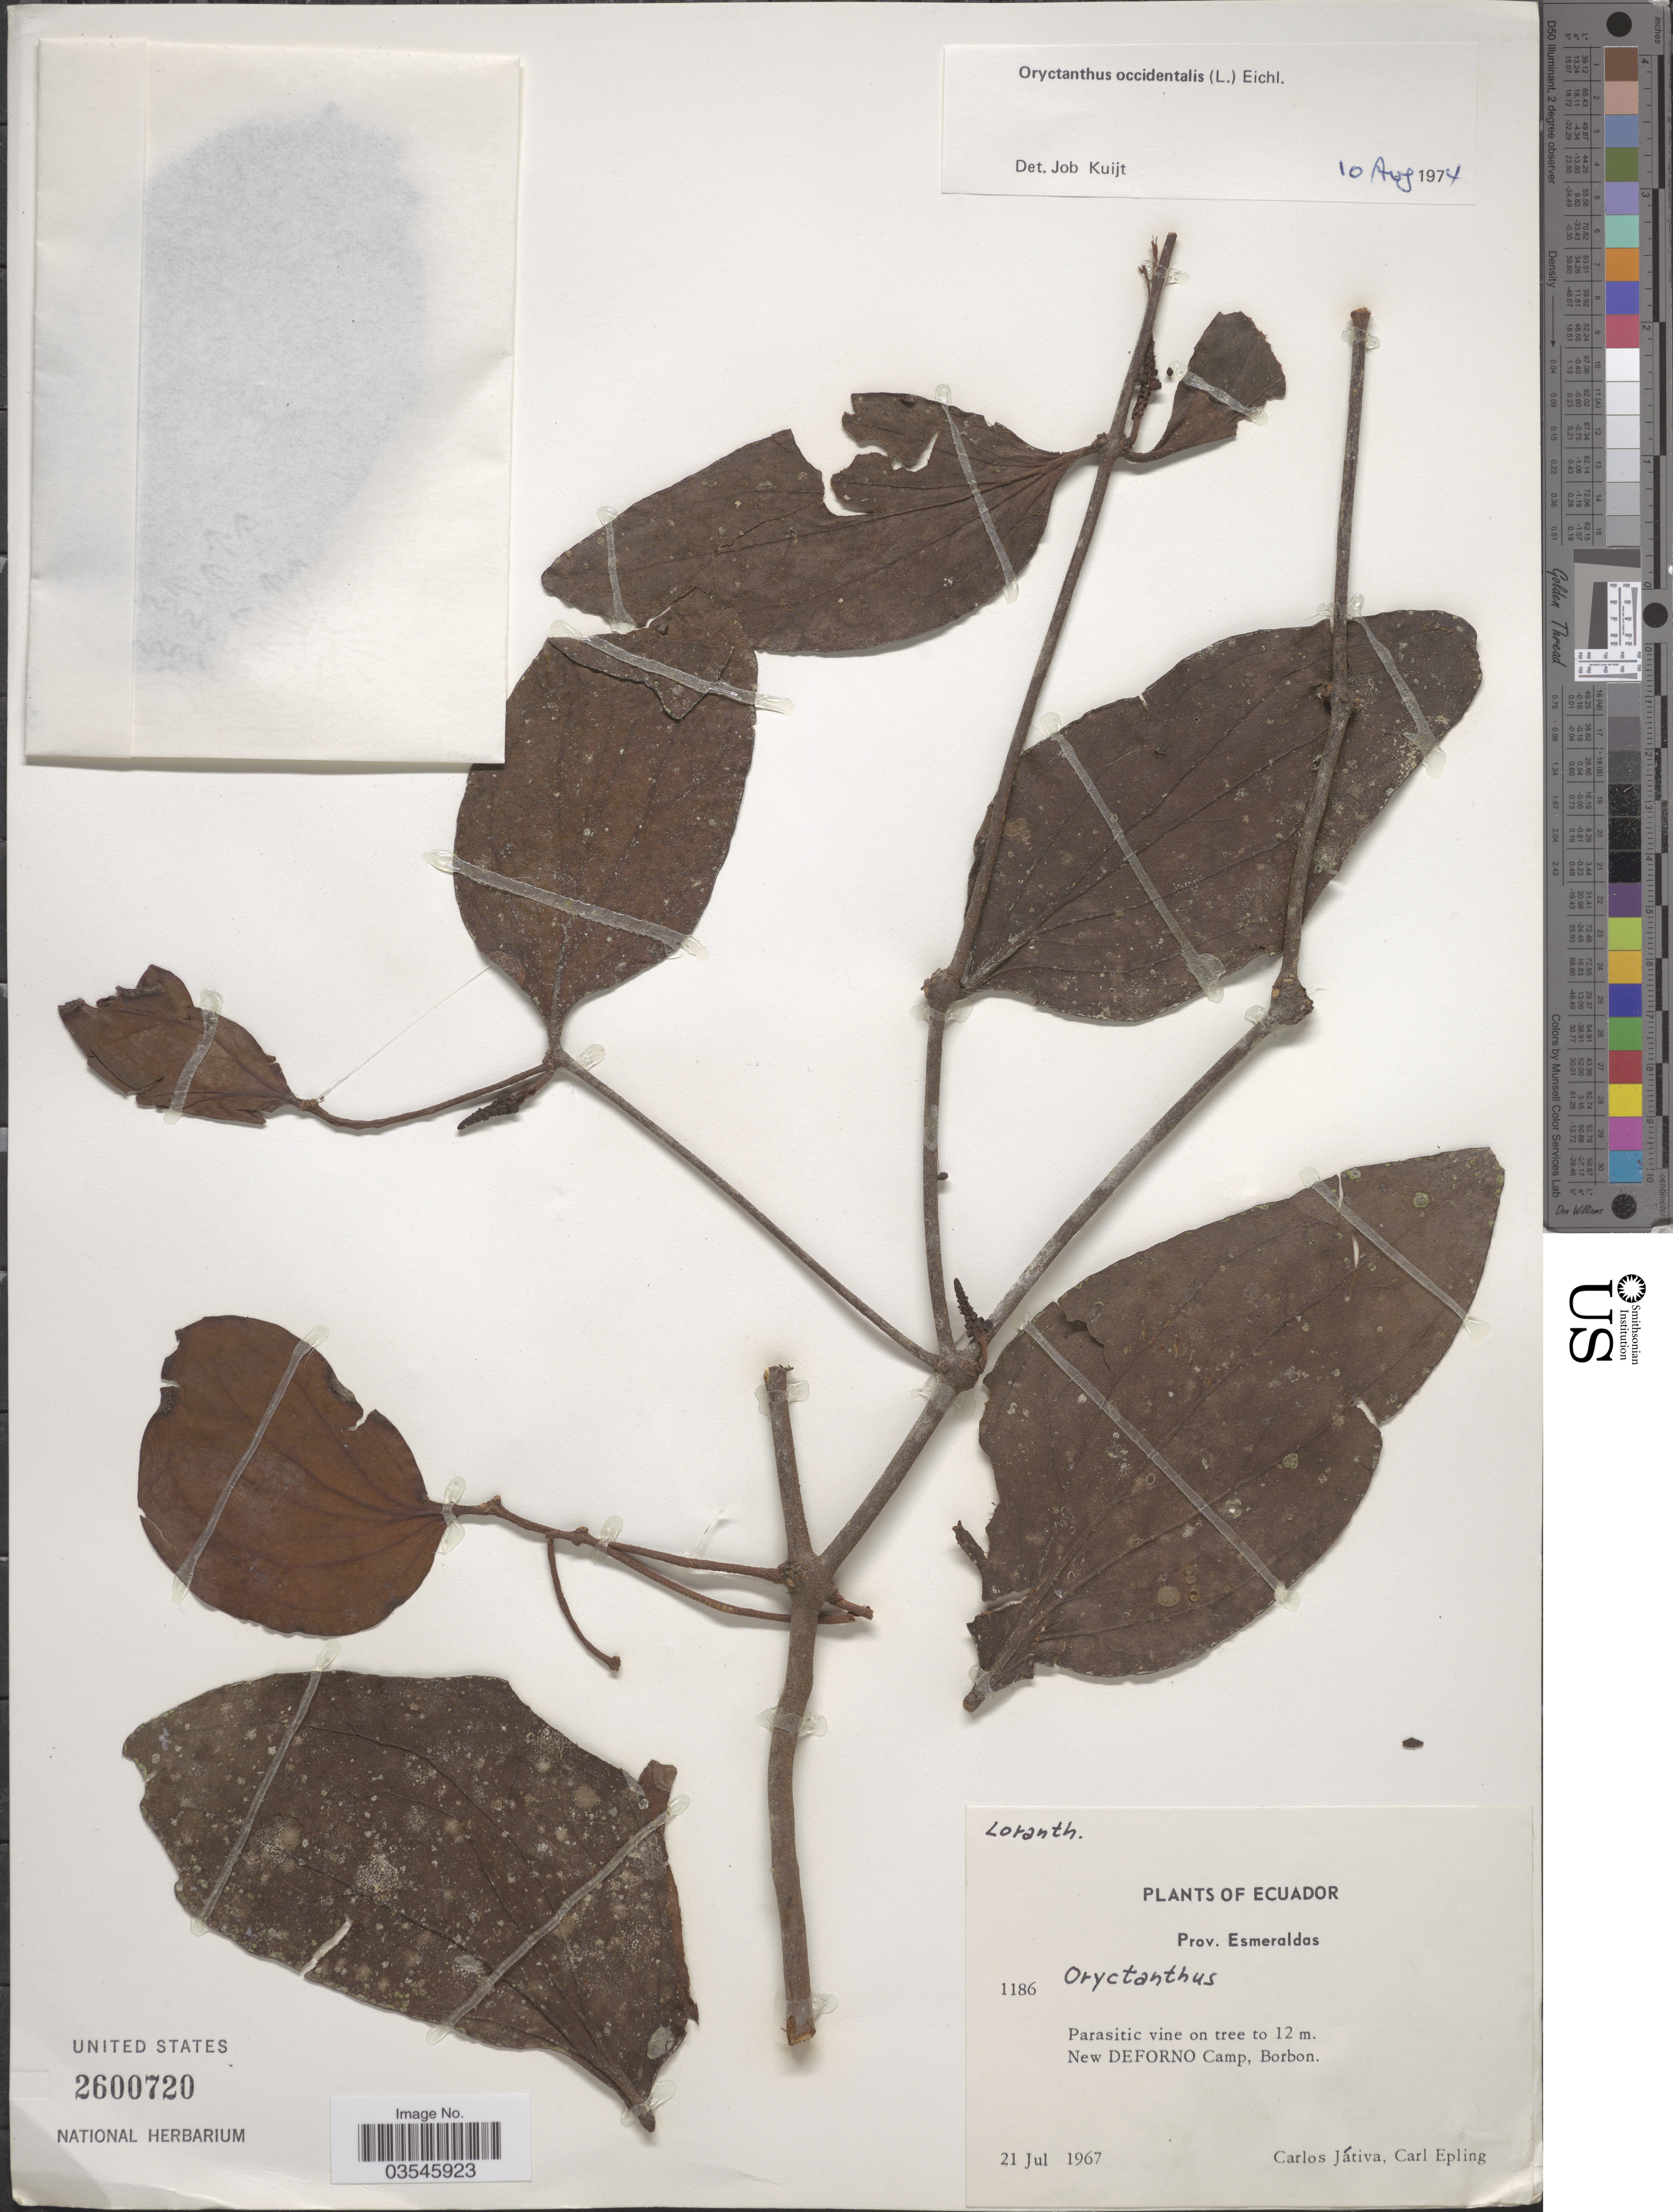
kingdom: Plantae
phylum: Tracheophyta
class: Magnoliopsida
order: Santalales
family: Loranthaceae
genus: Oryctanthus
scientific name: Oryctanthus occidentalis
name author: (L.) Eichler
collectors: C. D. Játiva & C. C. Epling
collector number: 1186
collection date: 1967-07-21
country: Ecuador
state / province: Esmeraldas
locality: New Deforno Camp, Borbon.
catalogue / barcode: US 2600720